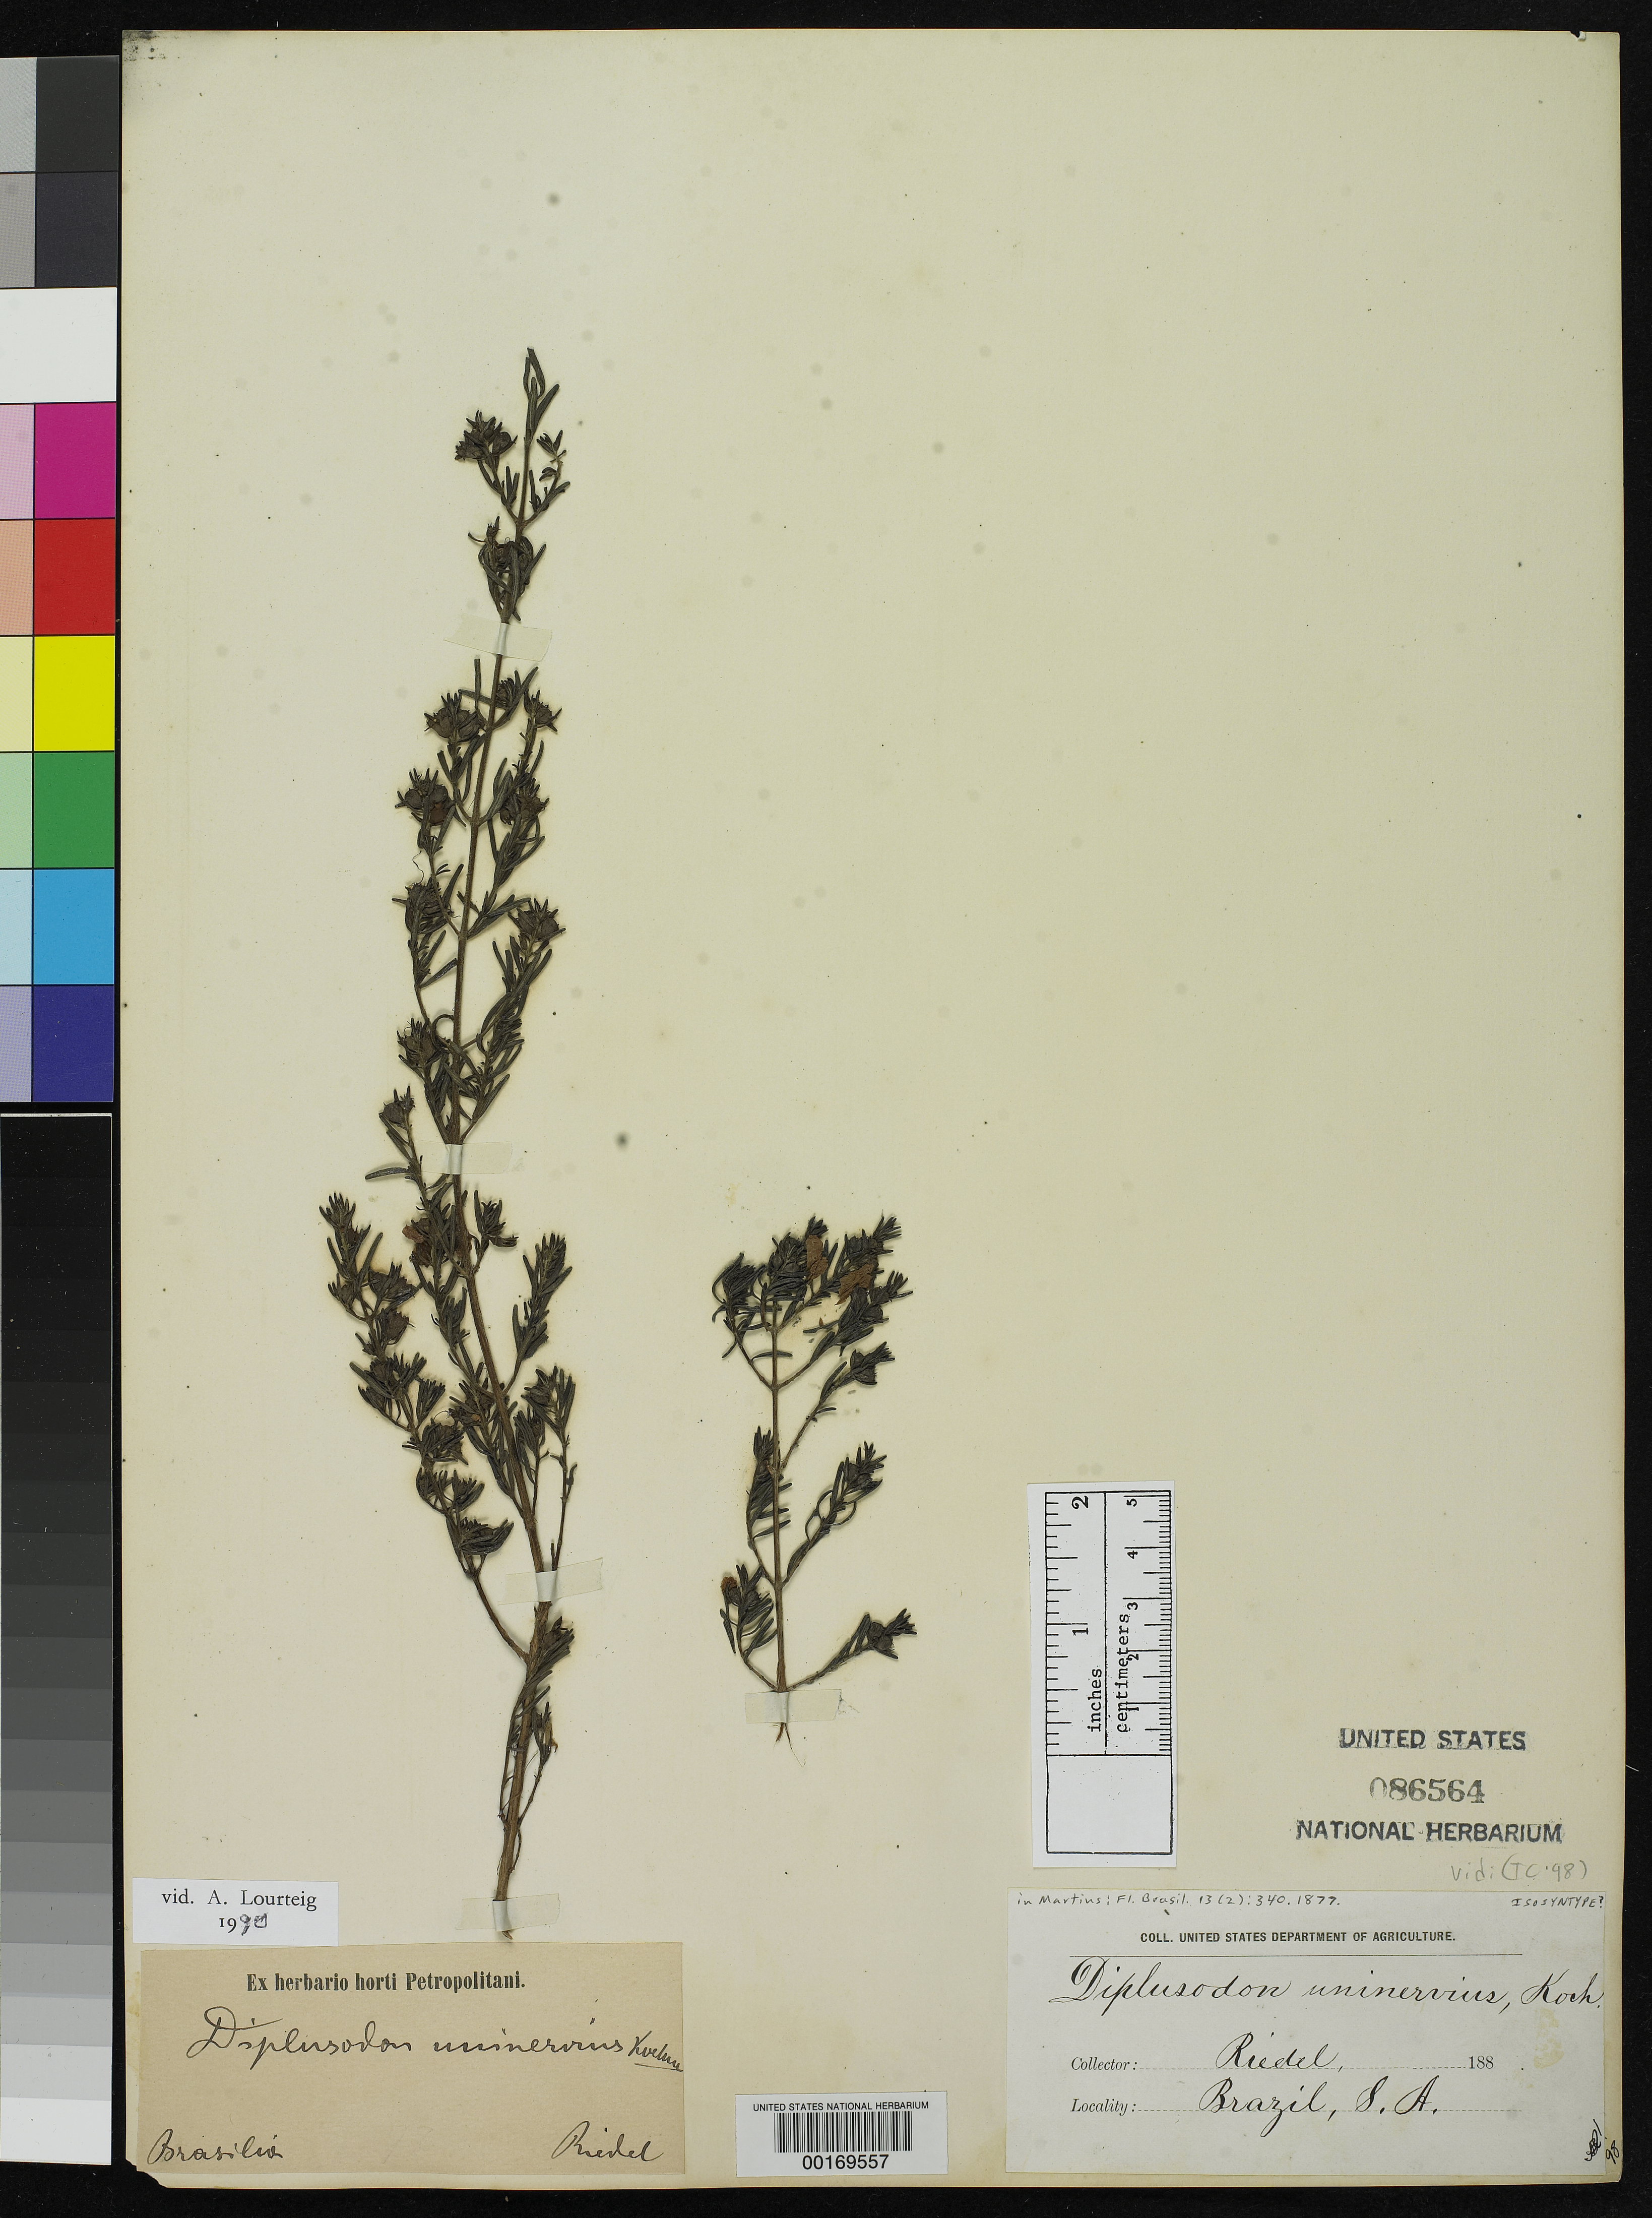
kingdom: Plantae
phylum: Tracheophyta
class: Magnoliopsida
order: Myrtales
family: Lythraceae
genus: Diplusodon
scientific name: Diplusodon uninervius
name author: Koehne in Mart.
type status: Possible Isosyntype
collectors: L. Riedel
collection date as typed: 188-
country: Brazil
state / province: Minas Gerais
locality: Serra de Lapa.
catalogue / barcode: US 86564